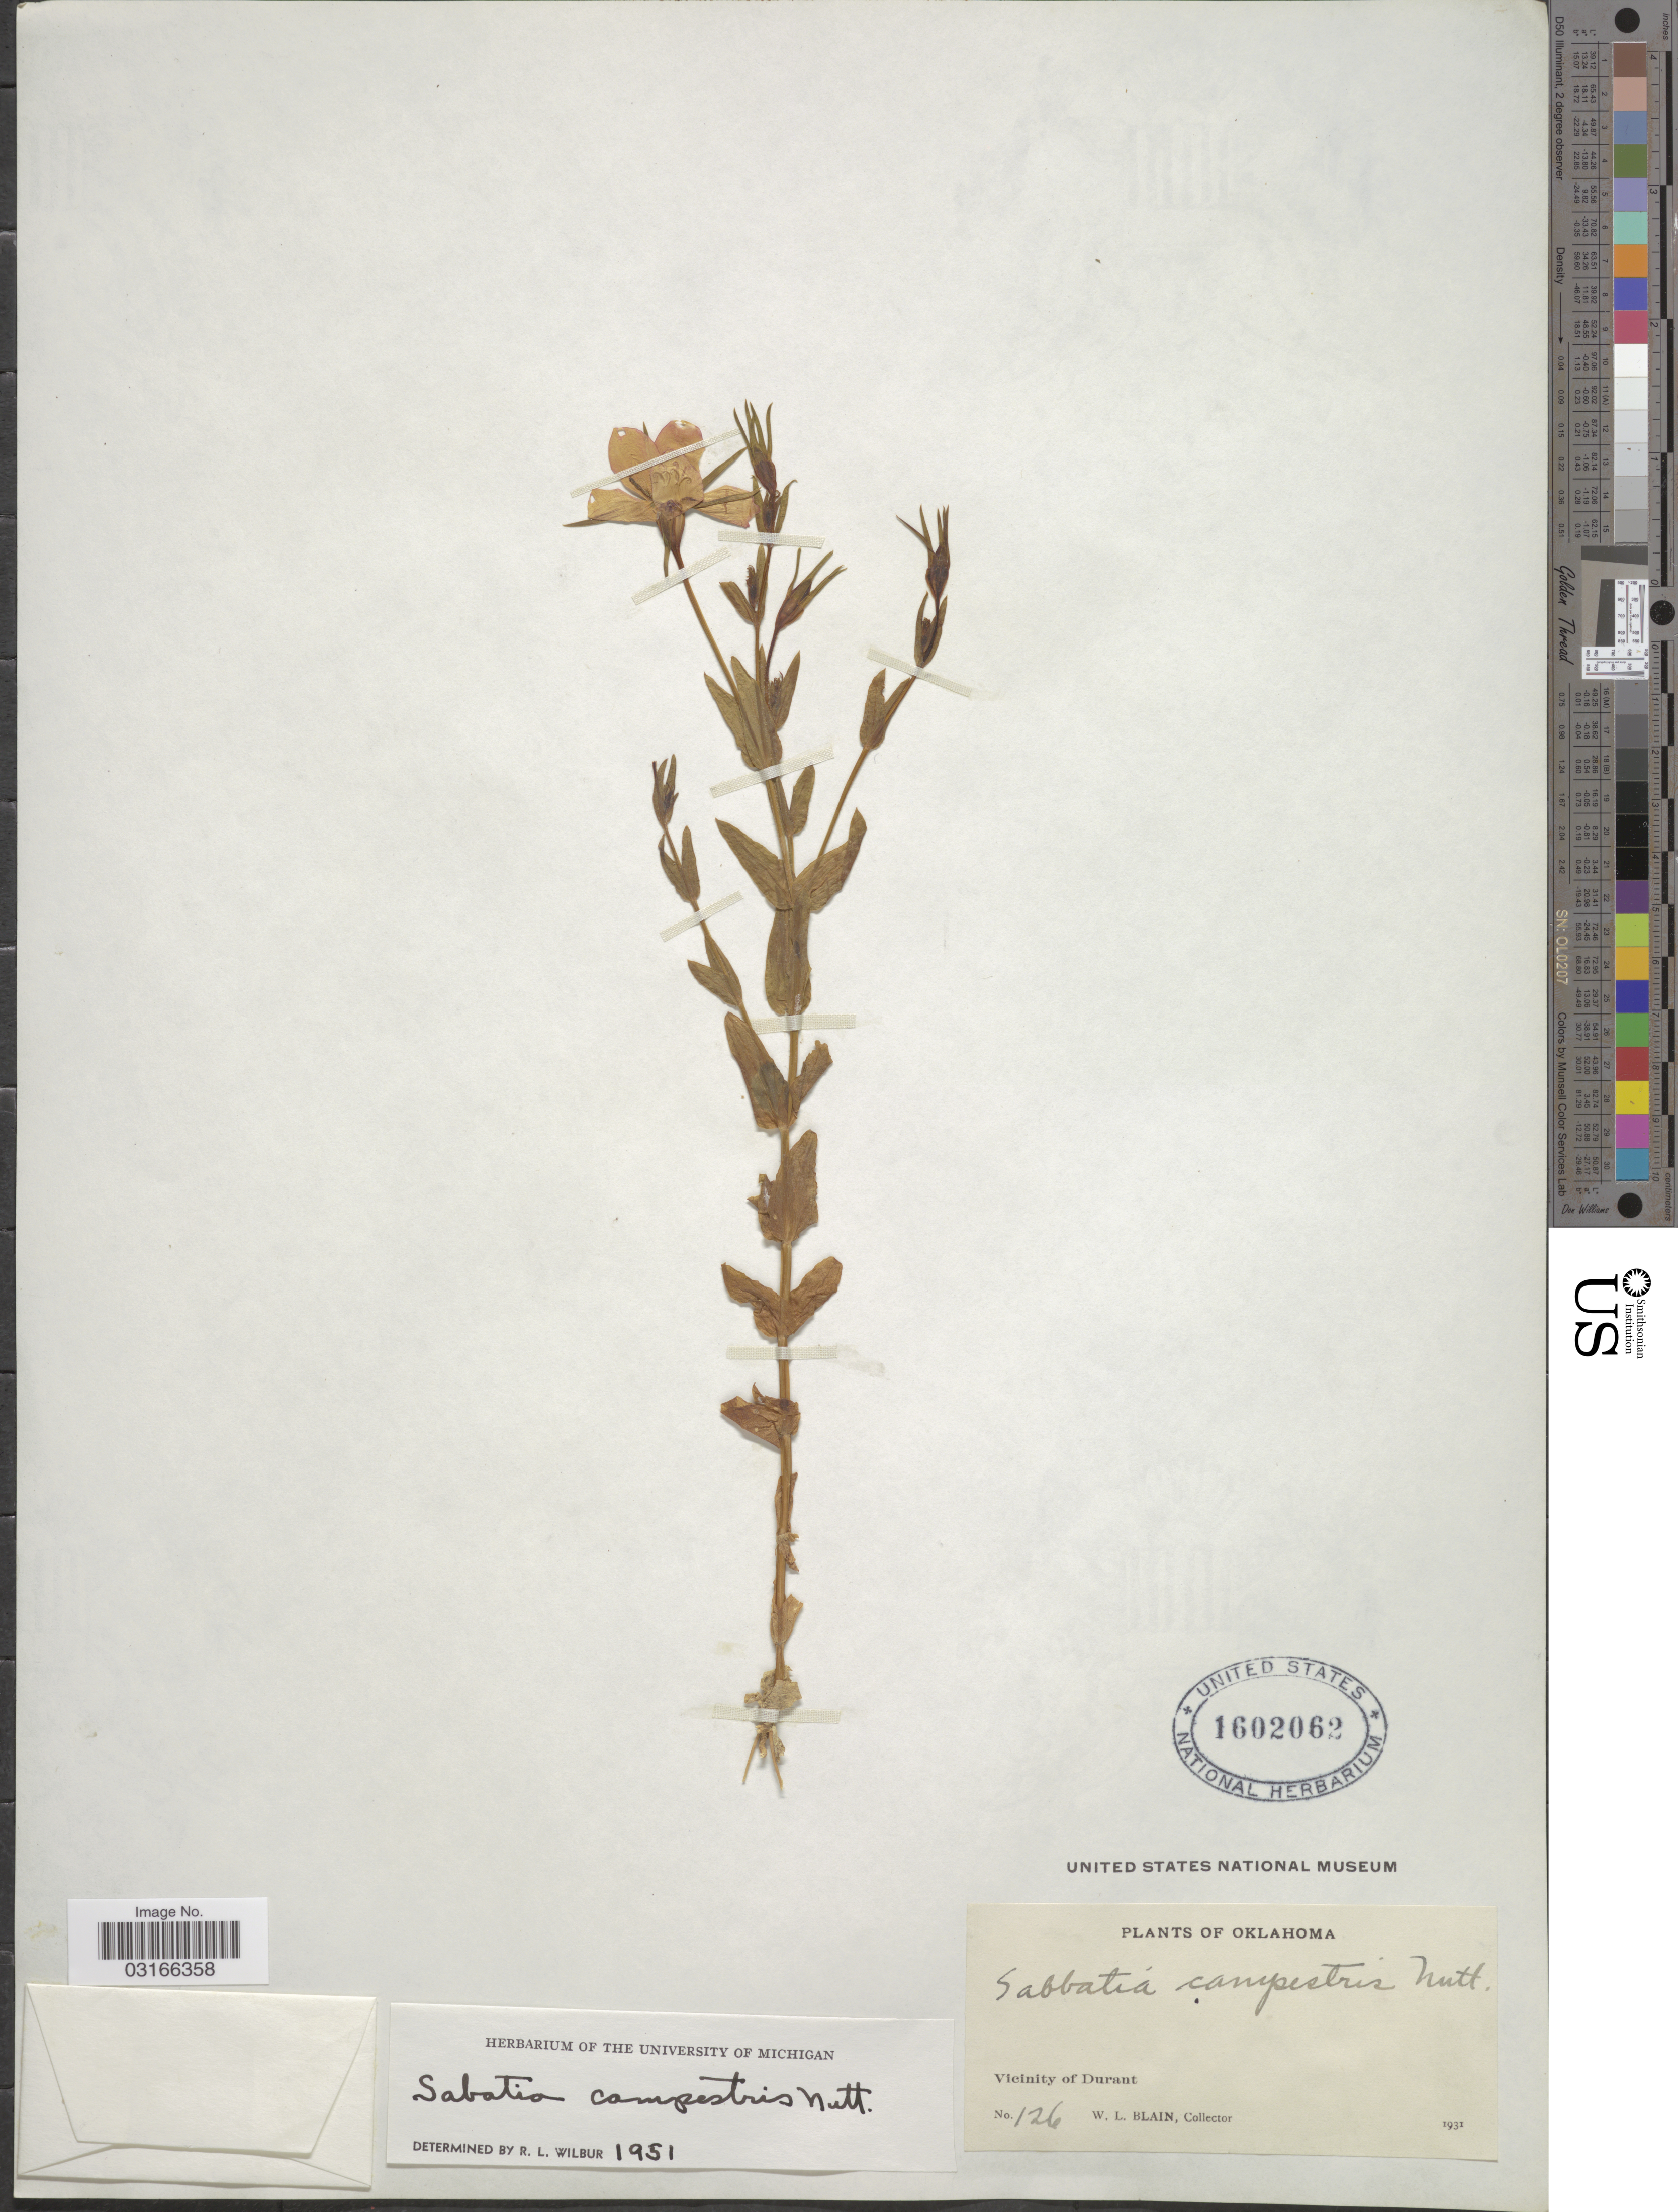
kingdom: Plantae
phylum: Tracheophyta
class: Magnoliopsida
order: Gentianales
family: Gentianaceae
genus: Sabatia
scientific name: Sabatia campestris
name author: Nutt.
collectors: W. Blain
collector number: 126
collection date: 1931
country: United States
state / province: Oklahoma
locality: Vicinity of Durant.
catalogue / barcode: US 1602062